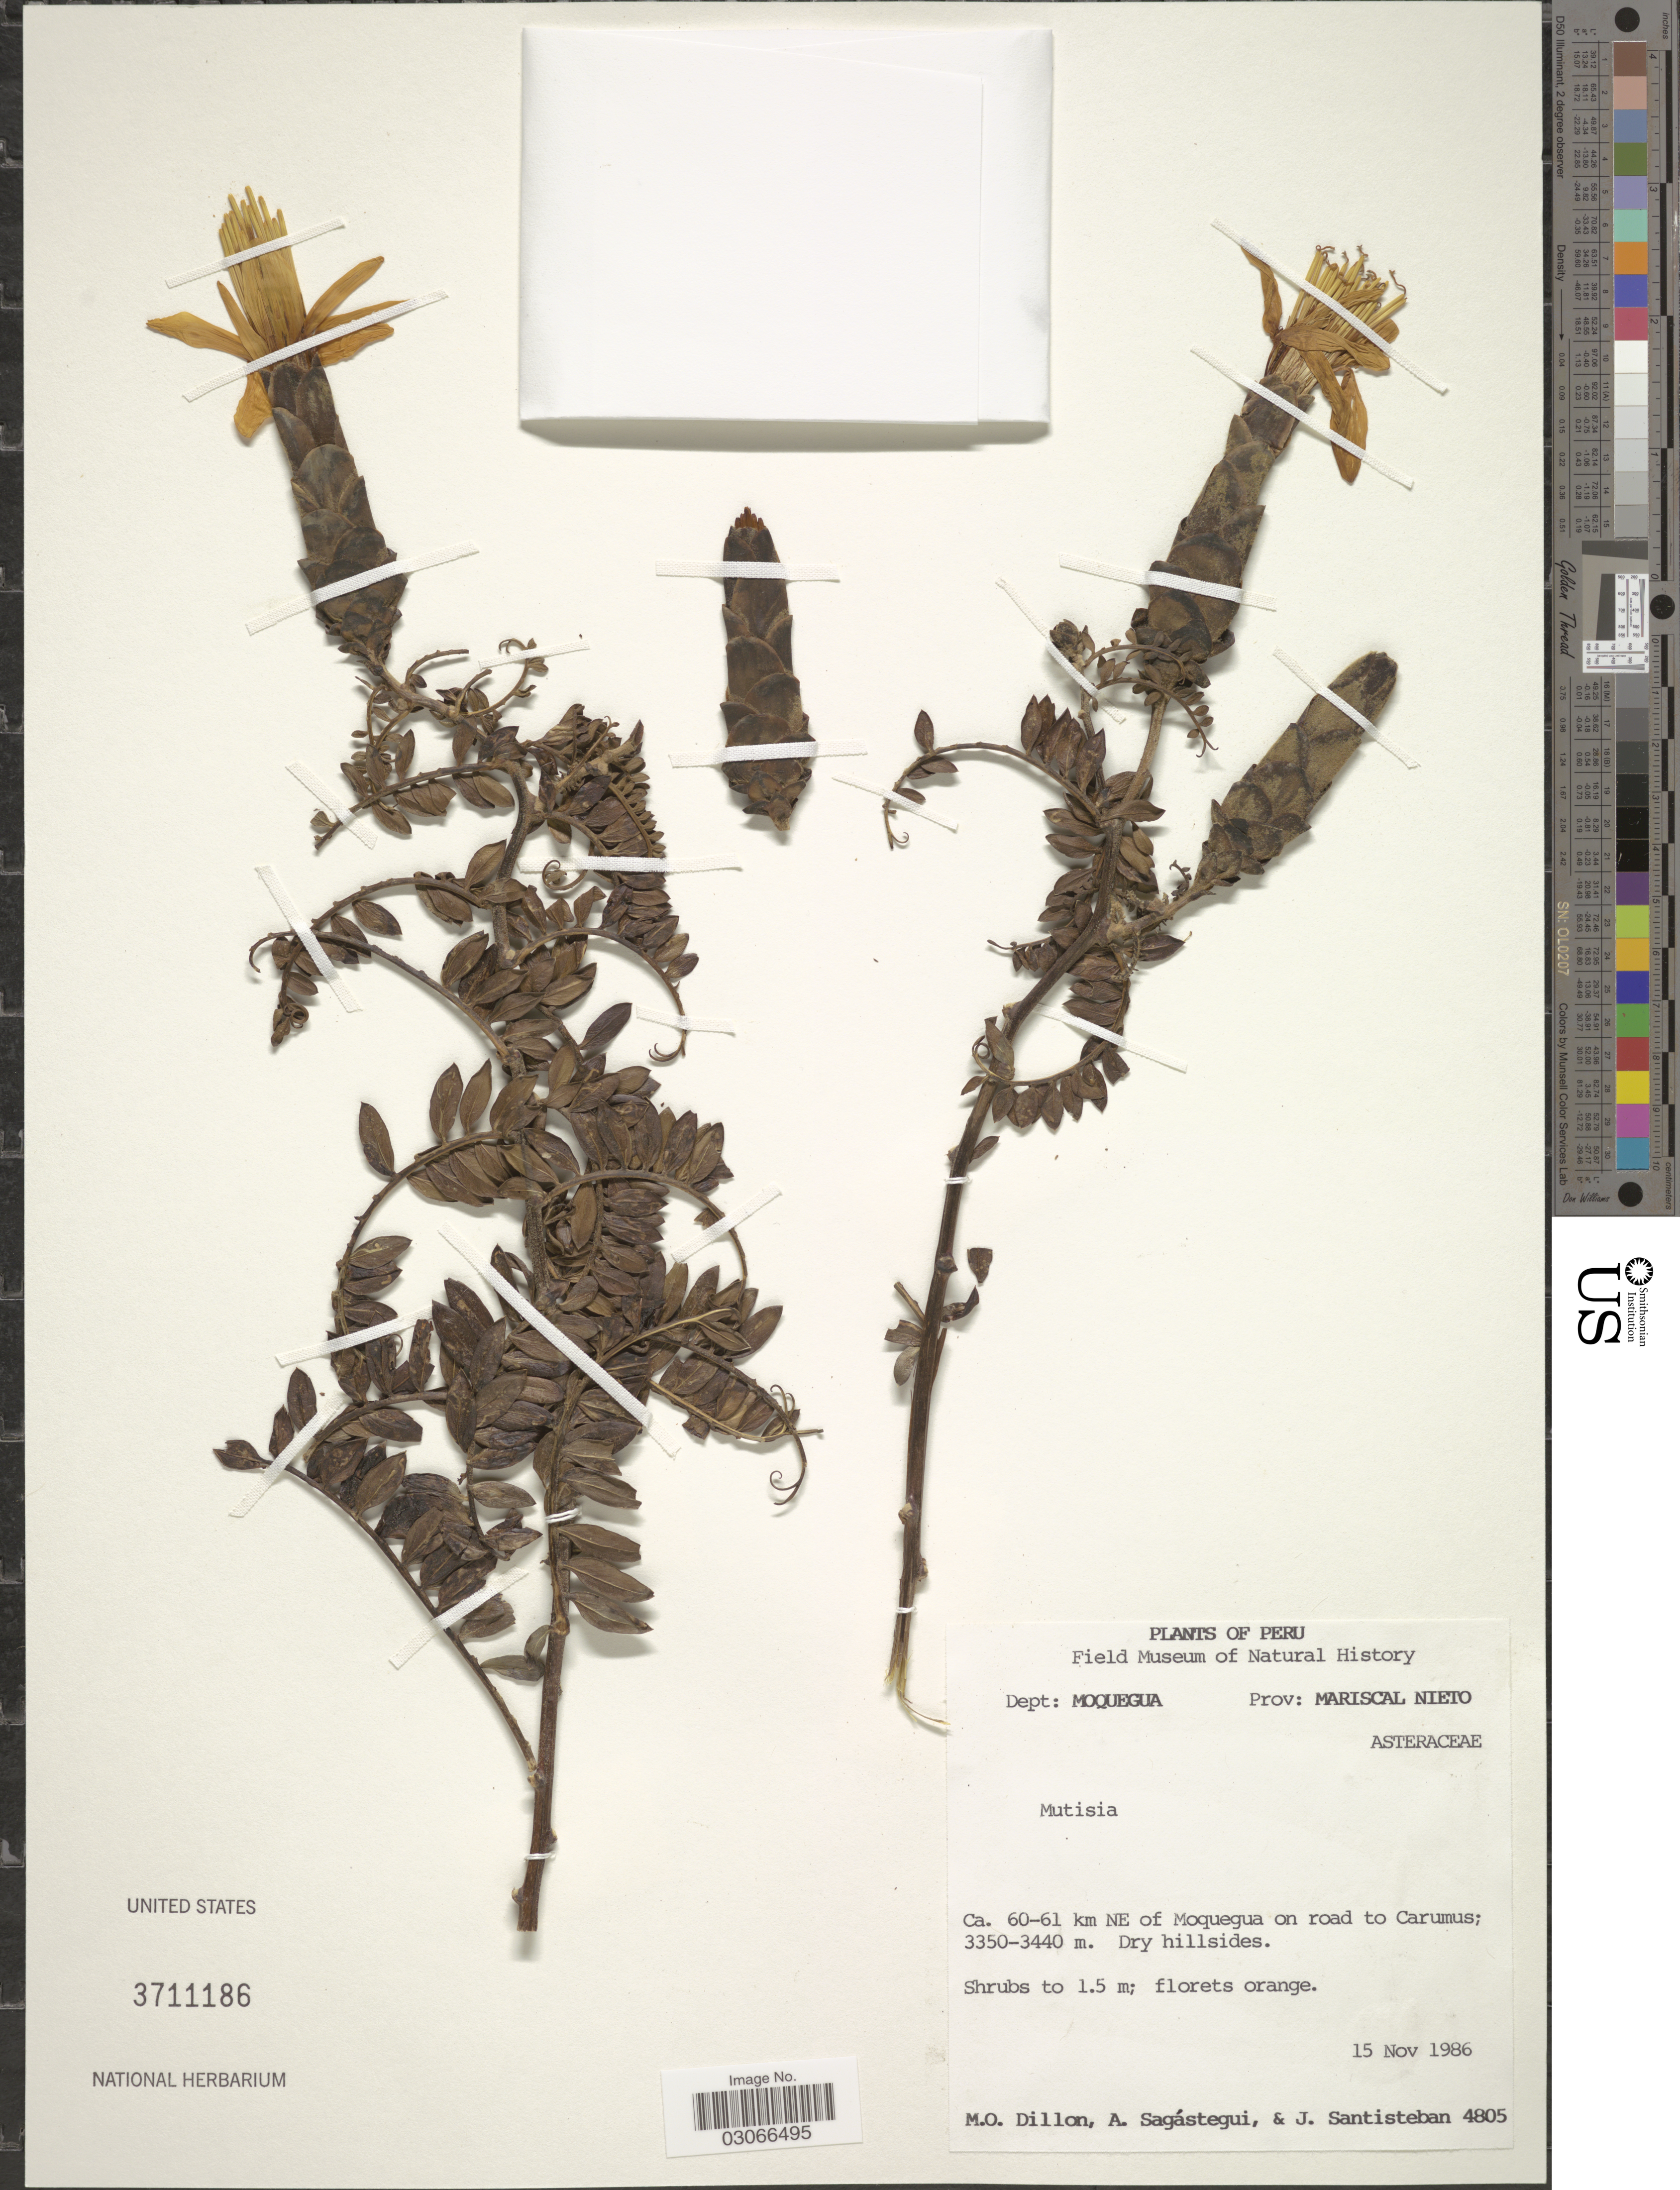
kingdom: Plantae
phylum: Tracheophyta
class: Magnoliopsida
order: Asterales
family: Asteraceae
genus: Mutisia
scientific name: Mutisia sp.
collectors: M. O. Dillon, A. Sagastegui & J. Santisteban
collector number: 4805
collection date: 1986-11-15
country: Peru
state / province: Moquegua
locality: Dept: Moquegua, Prov: Mariscal Nieto. Ca. . 60-61 km NE of Moquegua on road to Carumus.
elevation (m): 3350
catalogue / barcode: US 3711186